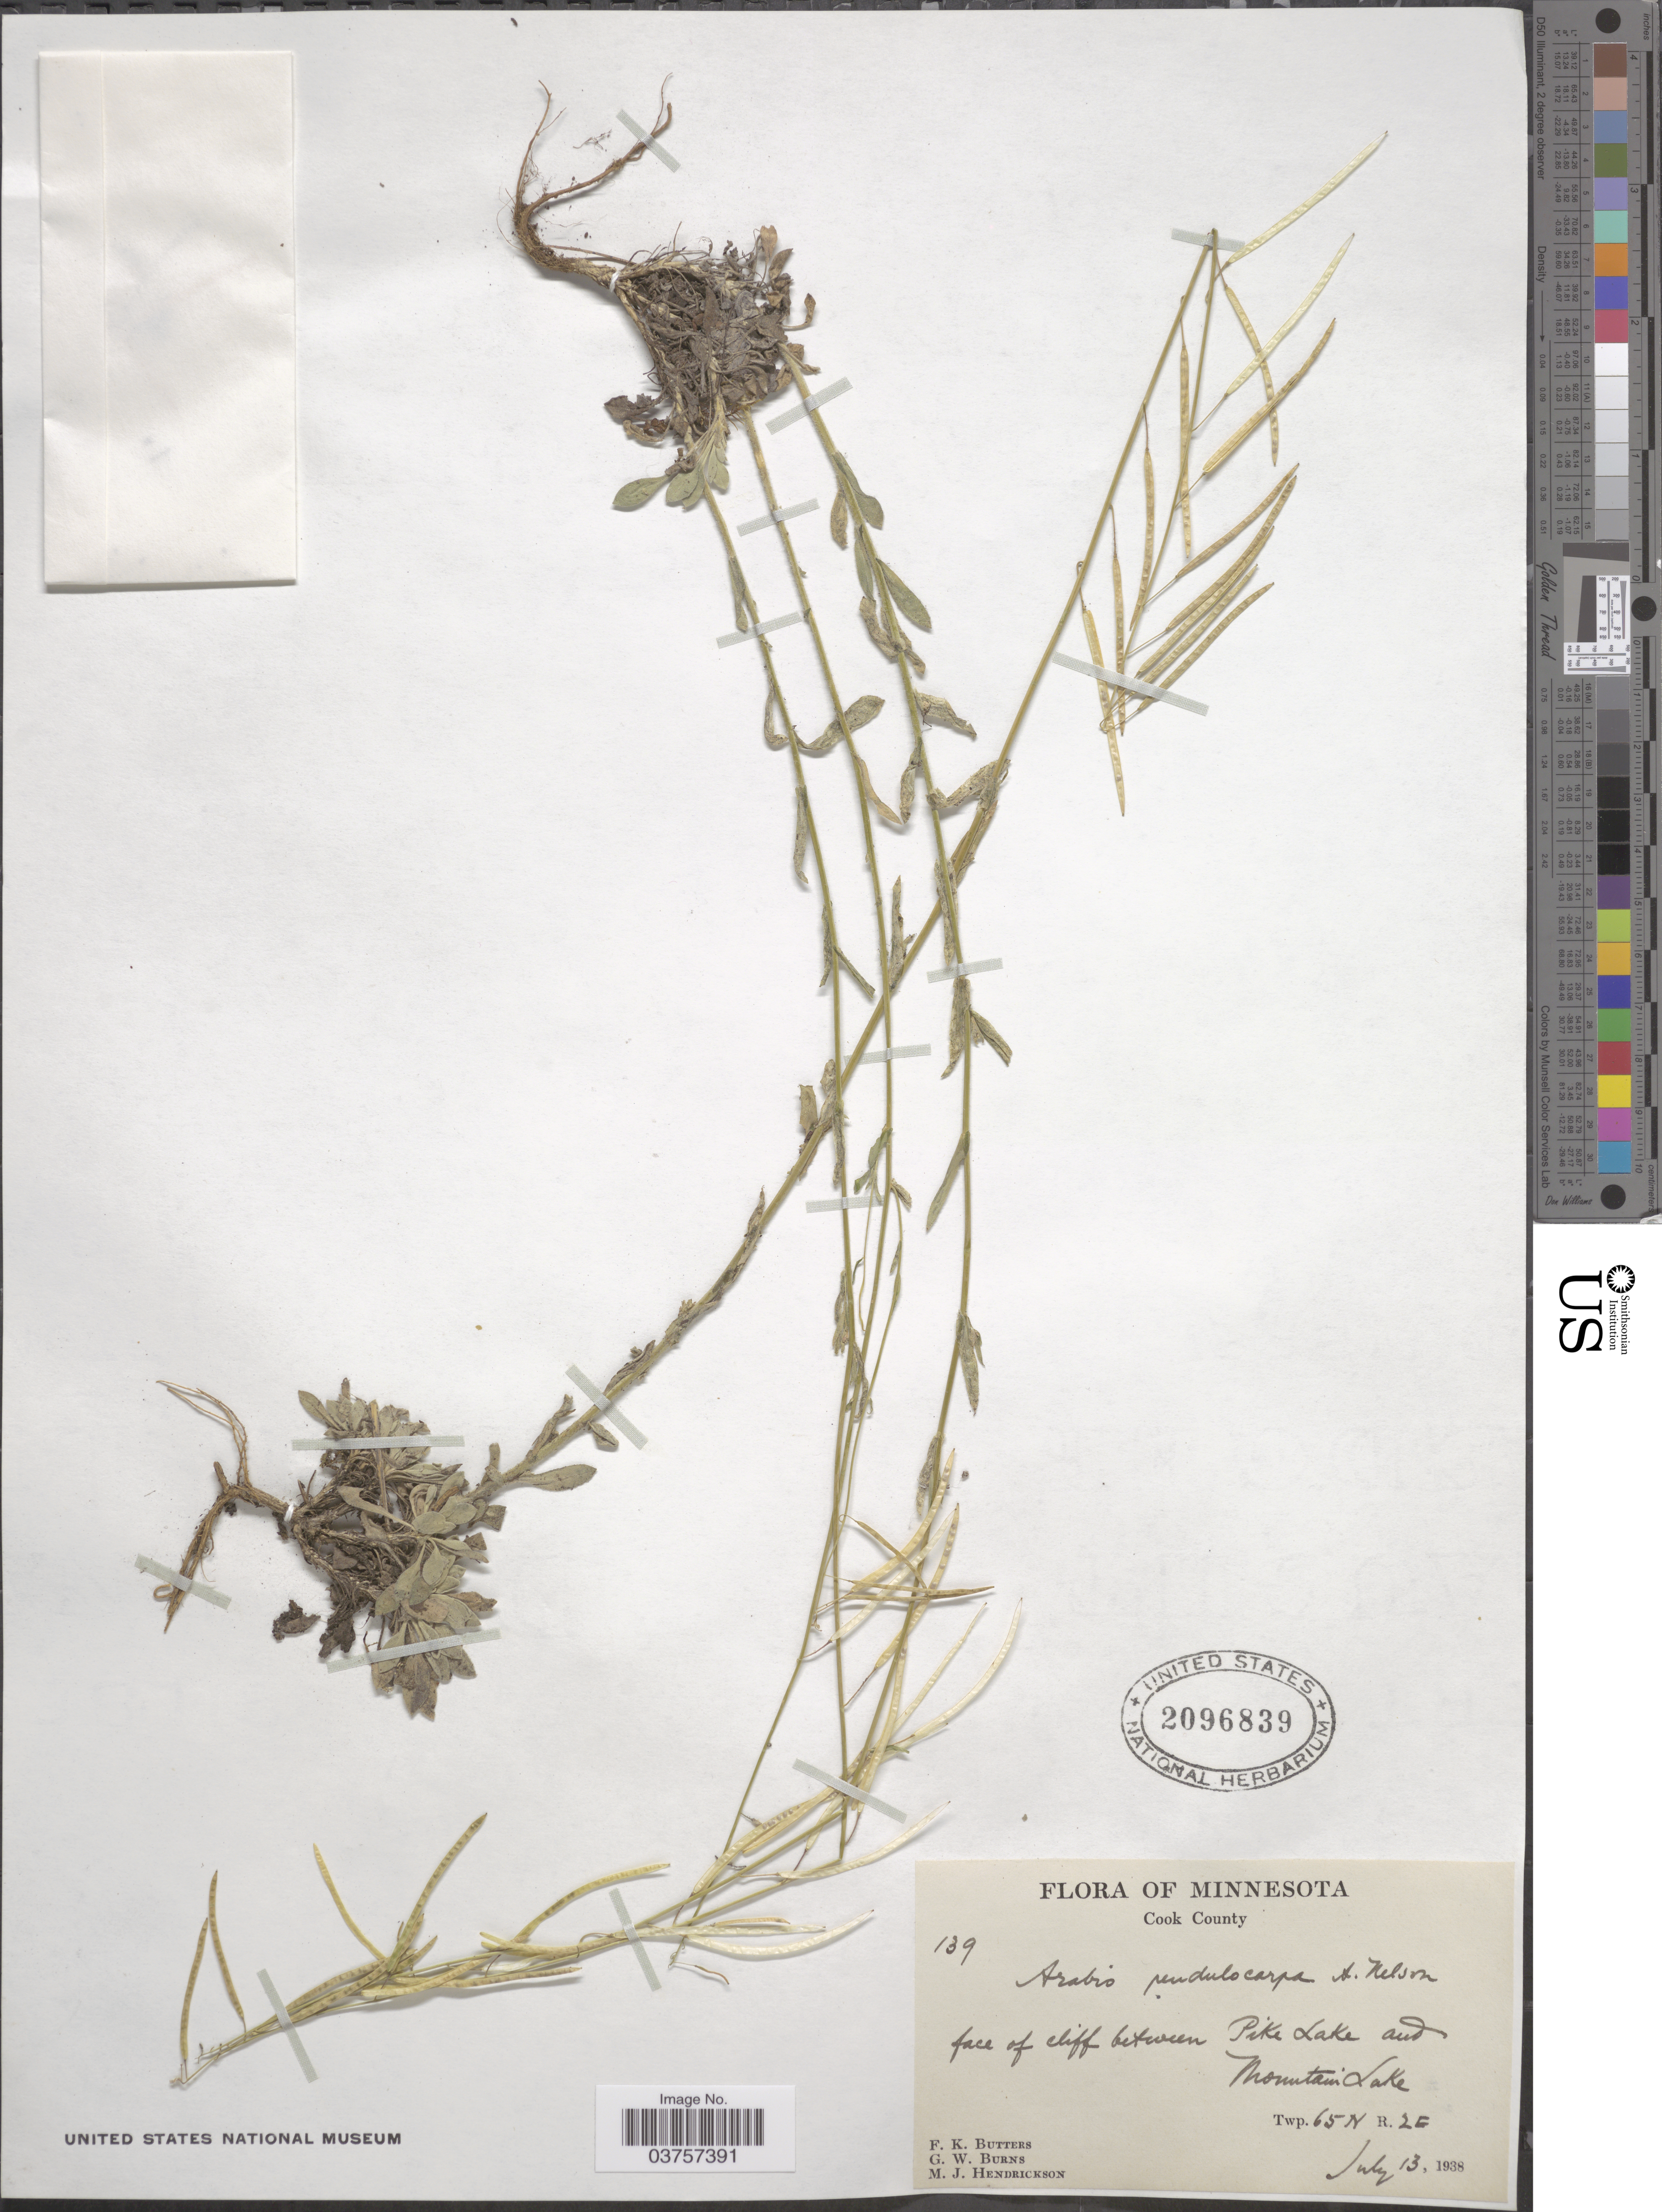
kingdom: Plantae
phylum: Tracheophyta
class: Magnoliopsida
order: Brassicales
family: Brassicaceae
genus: Arabis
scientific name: Arabis holboellii var. pendulocarpa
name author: (A. Nelson) Rollins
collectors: F. K. Butters, G. Burns & M. Hendrickson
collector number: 139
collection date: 1938-07-13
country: United States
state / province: Minnesota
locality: Cook County. Face of cliff between Pike Lake and Mountain Lake. Twp. 65 N R. 2 E.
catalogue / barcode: US 2096839